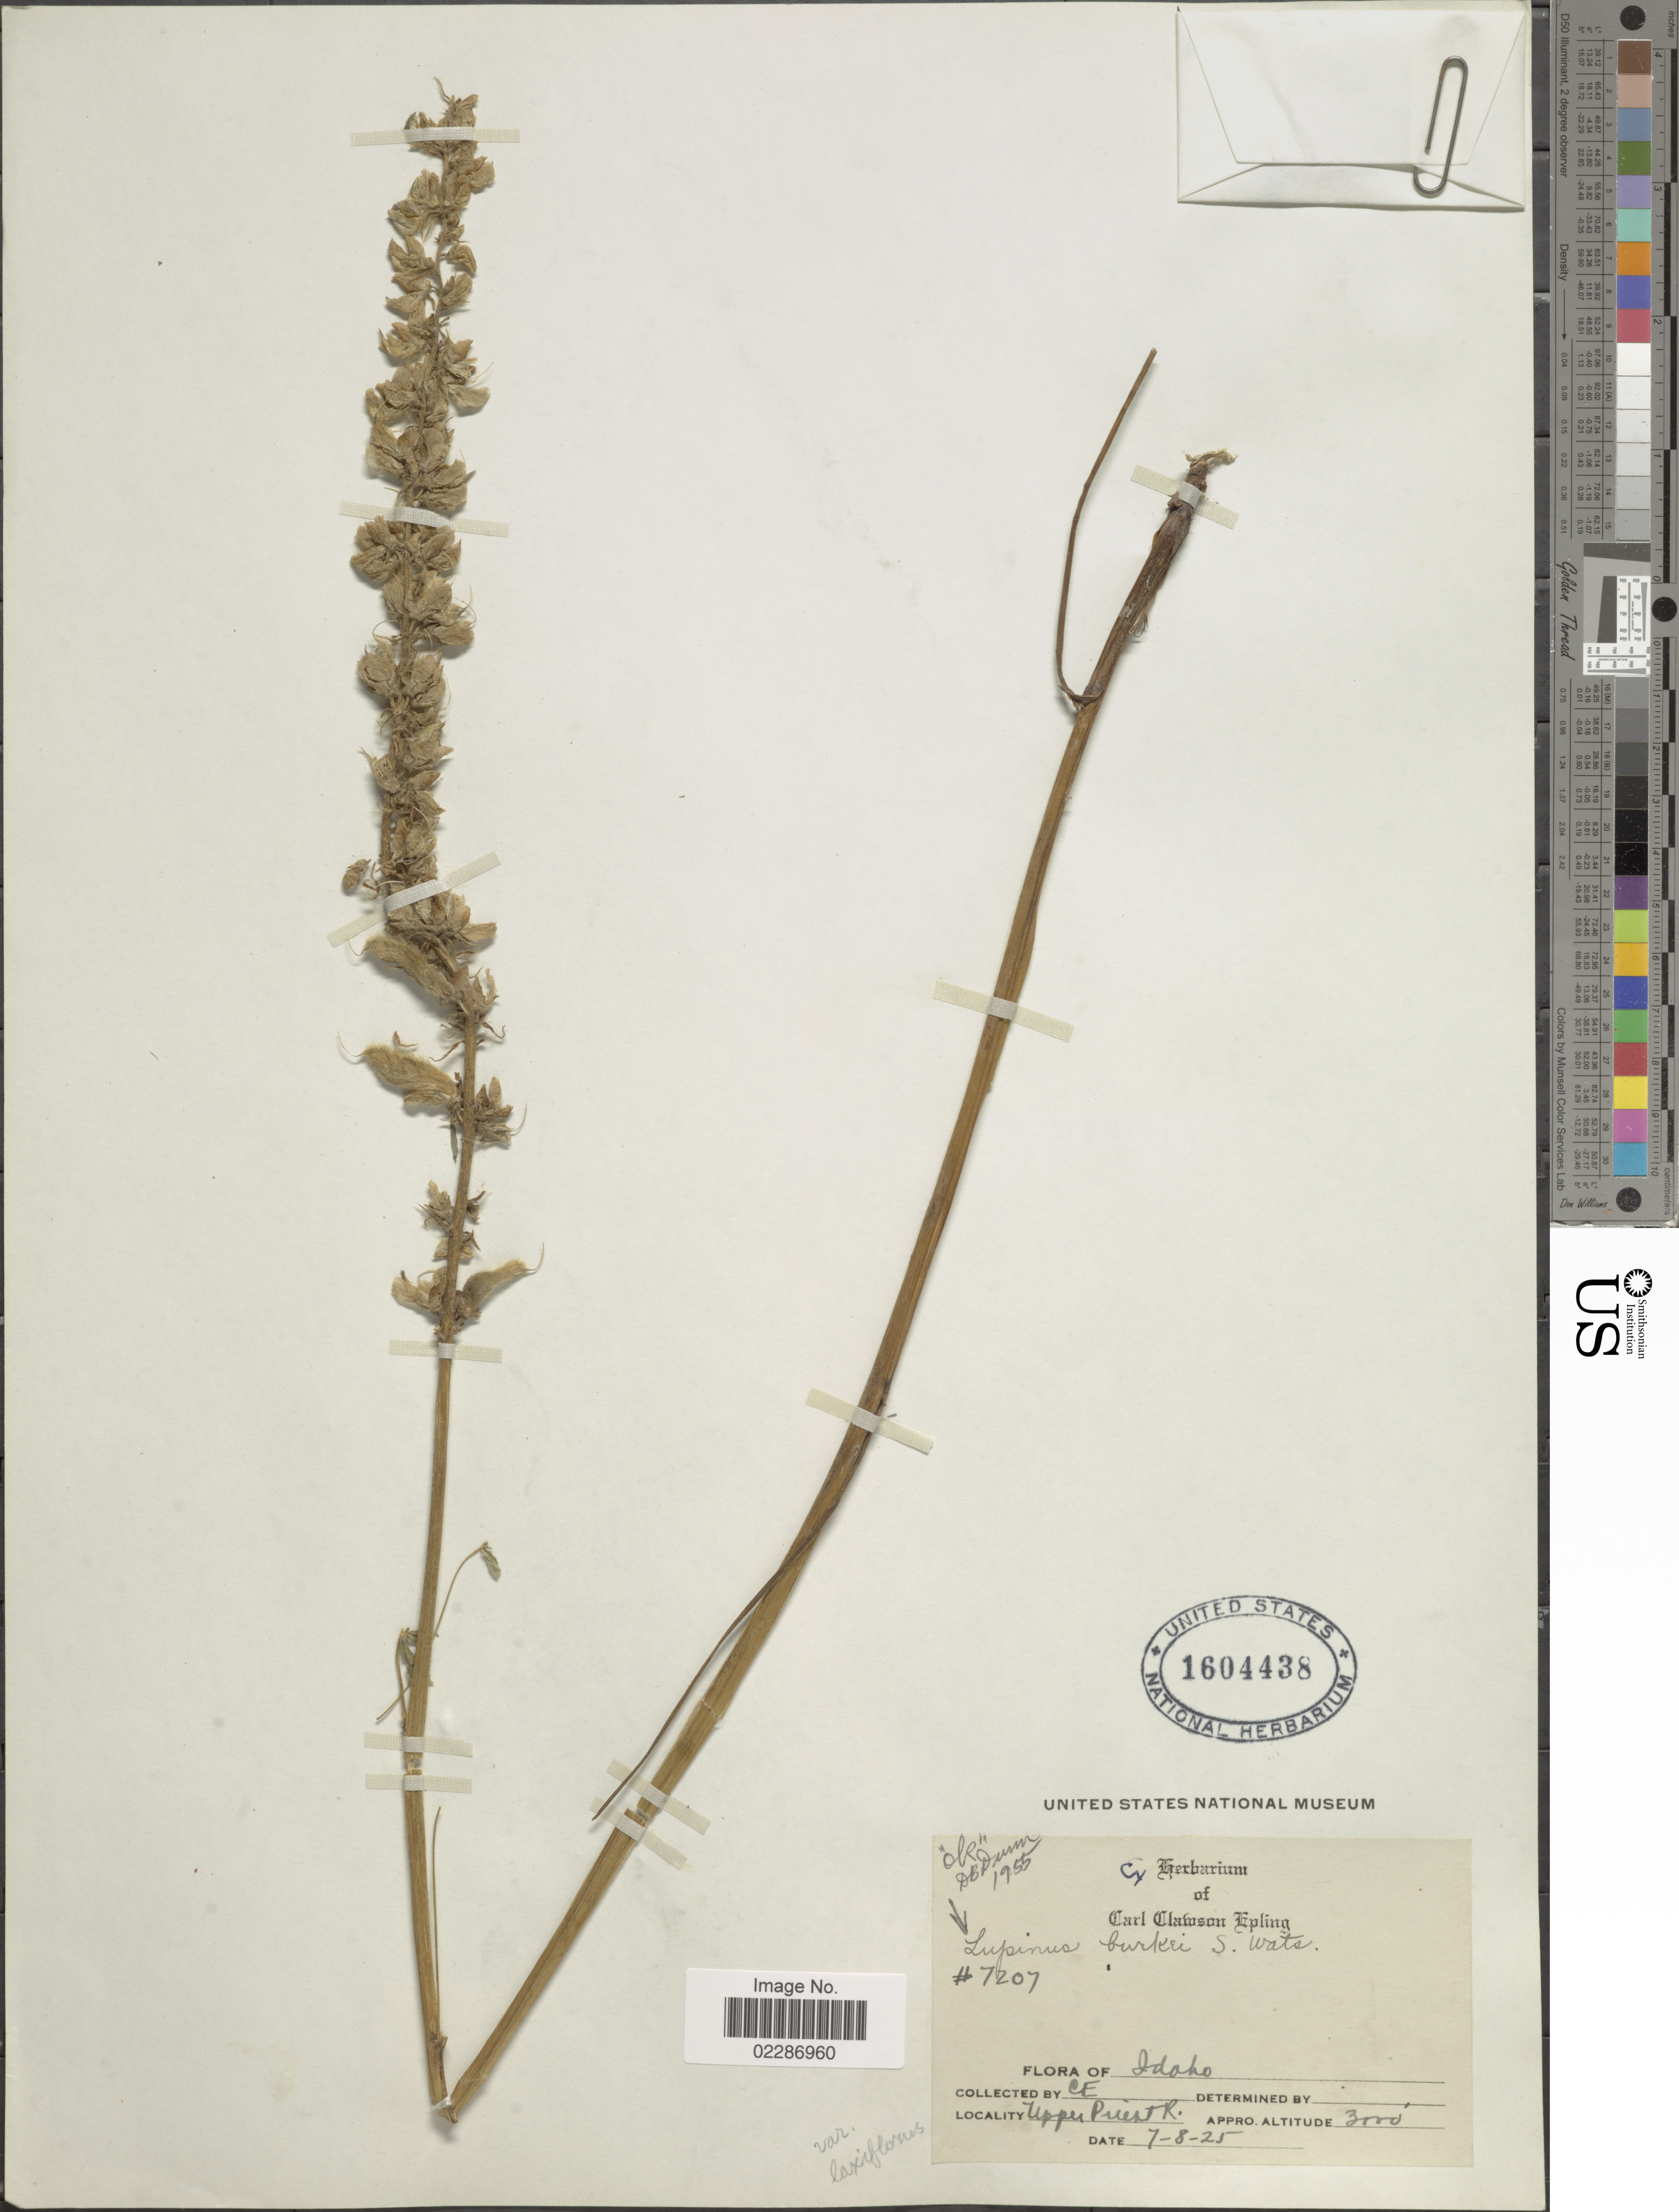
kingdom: Plantae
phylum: Tracheophyta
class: Magnoliopsida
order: Fabales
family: Fabaceae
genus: Lupinus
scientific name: Lupinus burkei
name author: S. Watson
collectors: C. C. Epling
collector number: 7207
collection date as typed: Transcribed d/m/y: 8/7/25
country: United States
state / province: Idaho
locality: Upper Priest R.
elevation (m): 914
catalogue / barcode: US 1604438